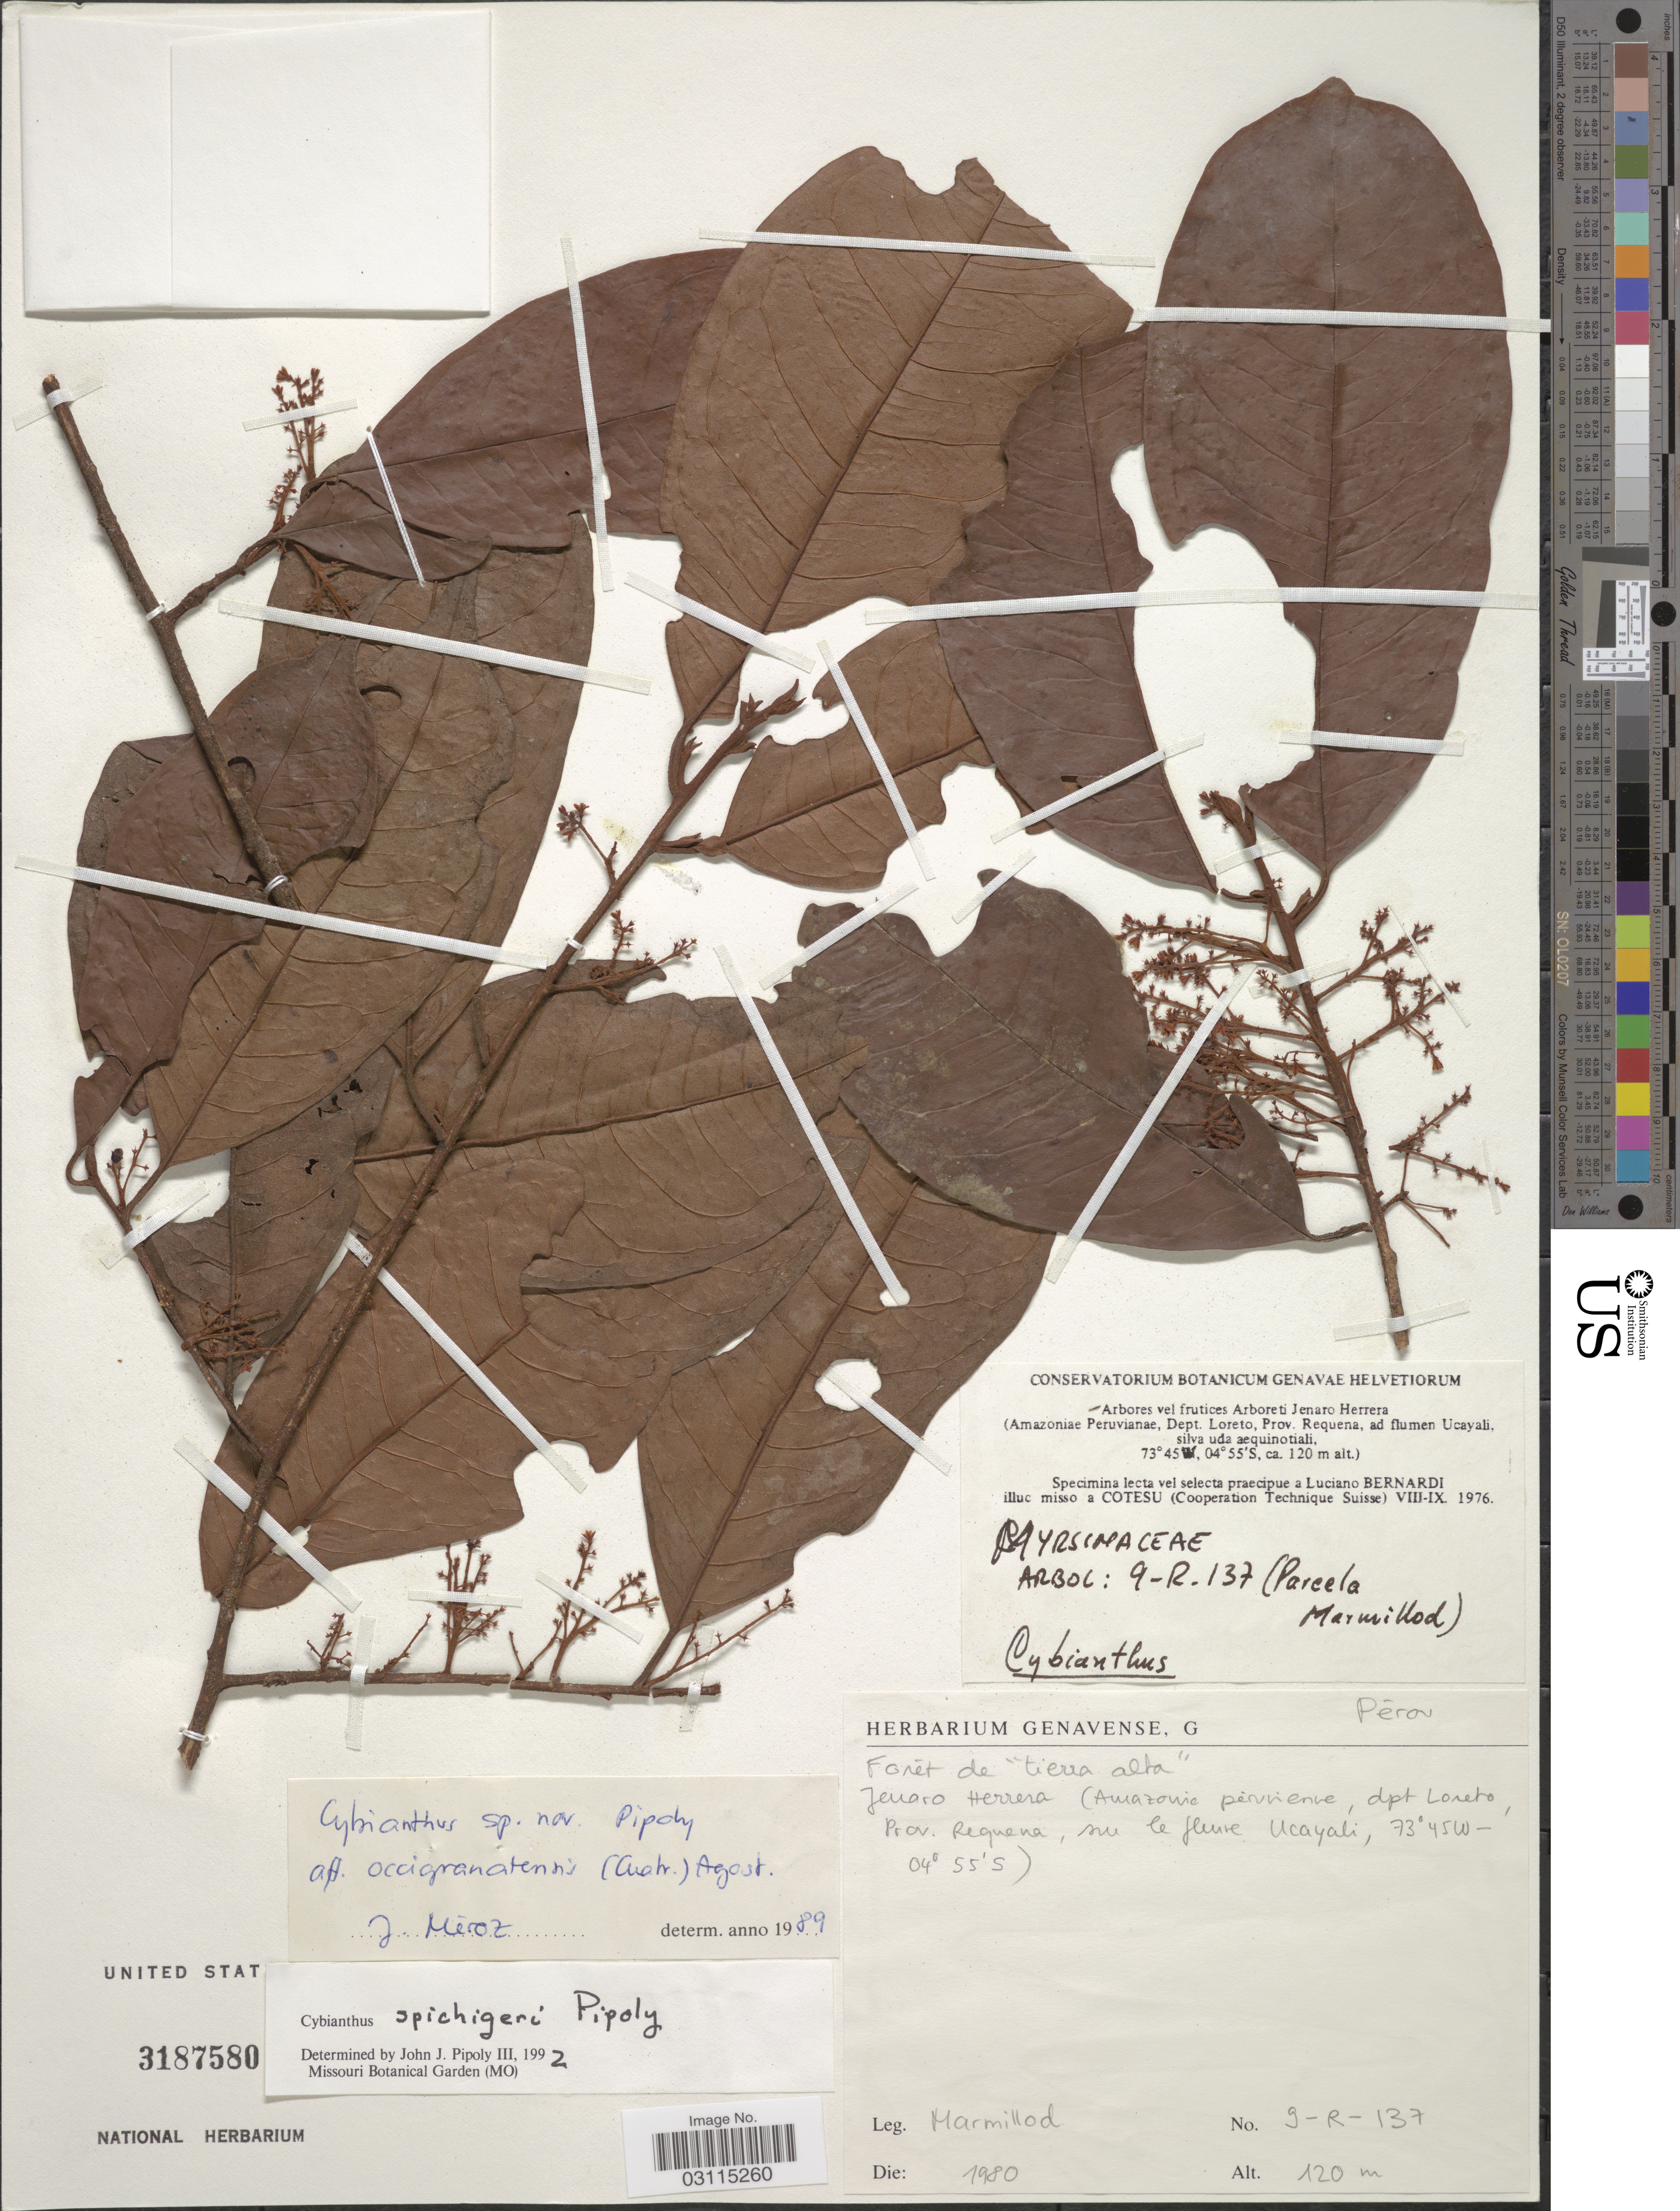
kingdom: Plantae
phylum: Tracheophyta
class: Magnoliopsida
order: Ericales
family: Primulaceae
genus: Cybianthus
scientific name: Cybianthus spichigeri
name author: Pipoly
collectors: Marmillod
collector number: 9-R-137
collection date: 1980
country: Peru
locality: Jenaro Herrera (Amazonie péruvienne, dpt. Loreto, Prov. Requena, sur le fleuve Ucayali.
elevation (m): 120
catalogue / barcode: US 3187580